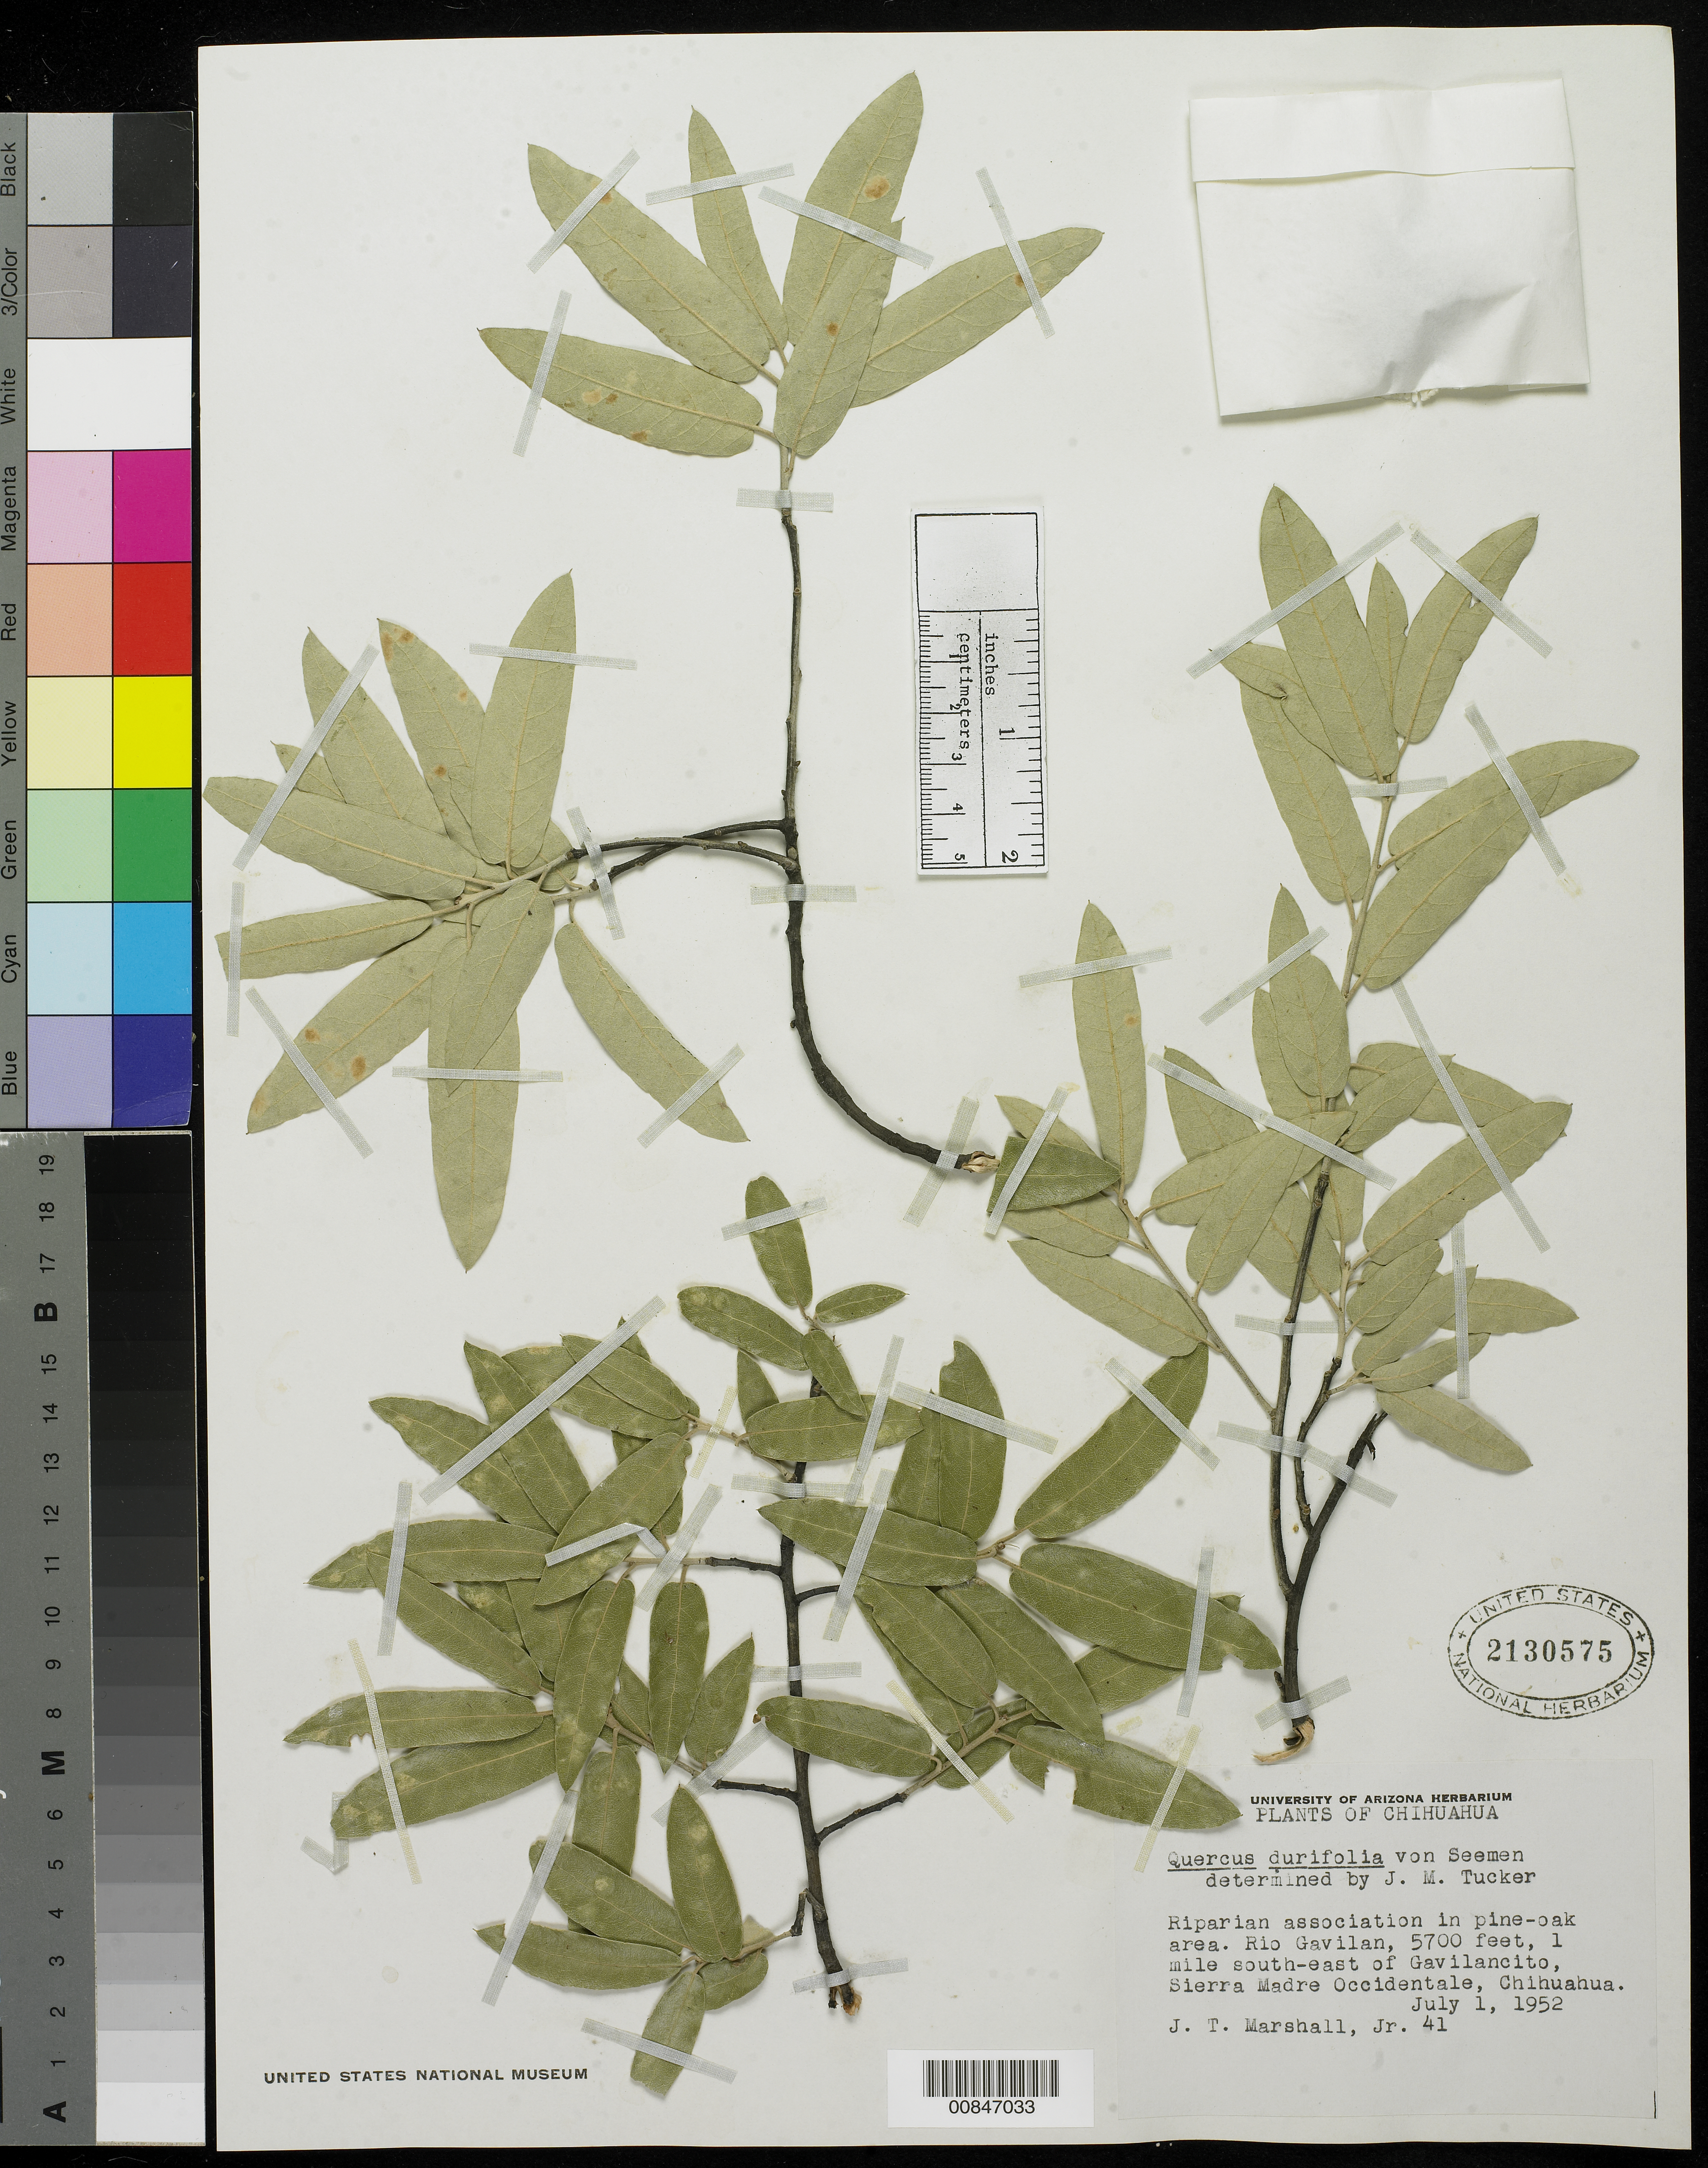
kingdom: Plantae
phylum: Tracheophyta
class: Magnoliopsida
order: Fagales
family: Fagaceae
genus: Quercus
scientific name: Quercus durifolia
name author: Seemen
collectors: Marshall Jr., J. T.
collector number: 41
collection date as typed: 01 Jul 1952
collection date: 1952-07-01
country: Mexico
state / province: Chihuahua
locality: Río Gavilán. 1 mile south-east of Gavilancito, Sierra Madre Occidental, Chihuahua.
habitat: Riparian association in pine-oak area.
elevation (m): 1737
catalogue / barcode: US 2130575